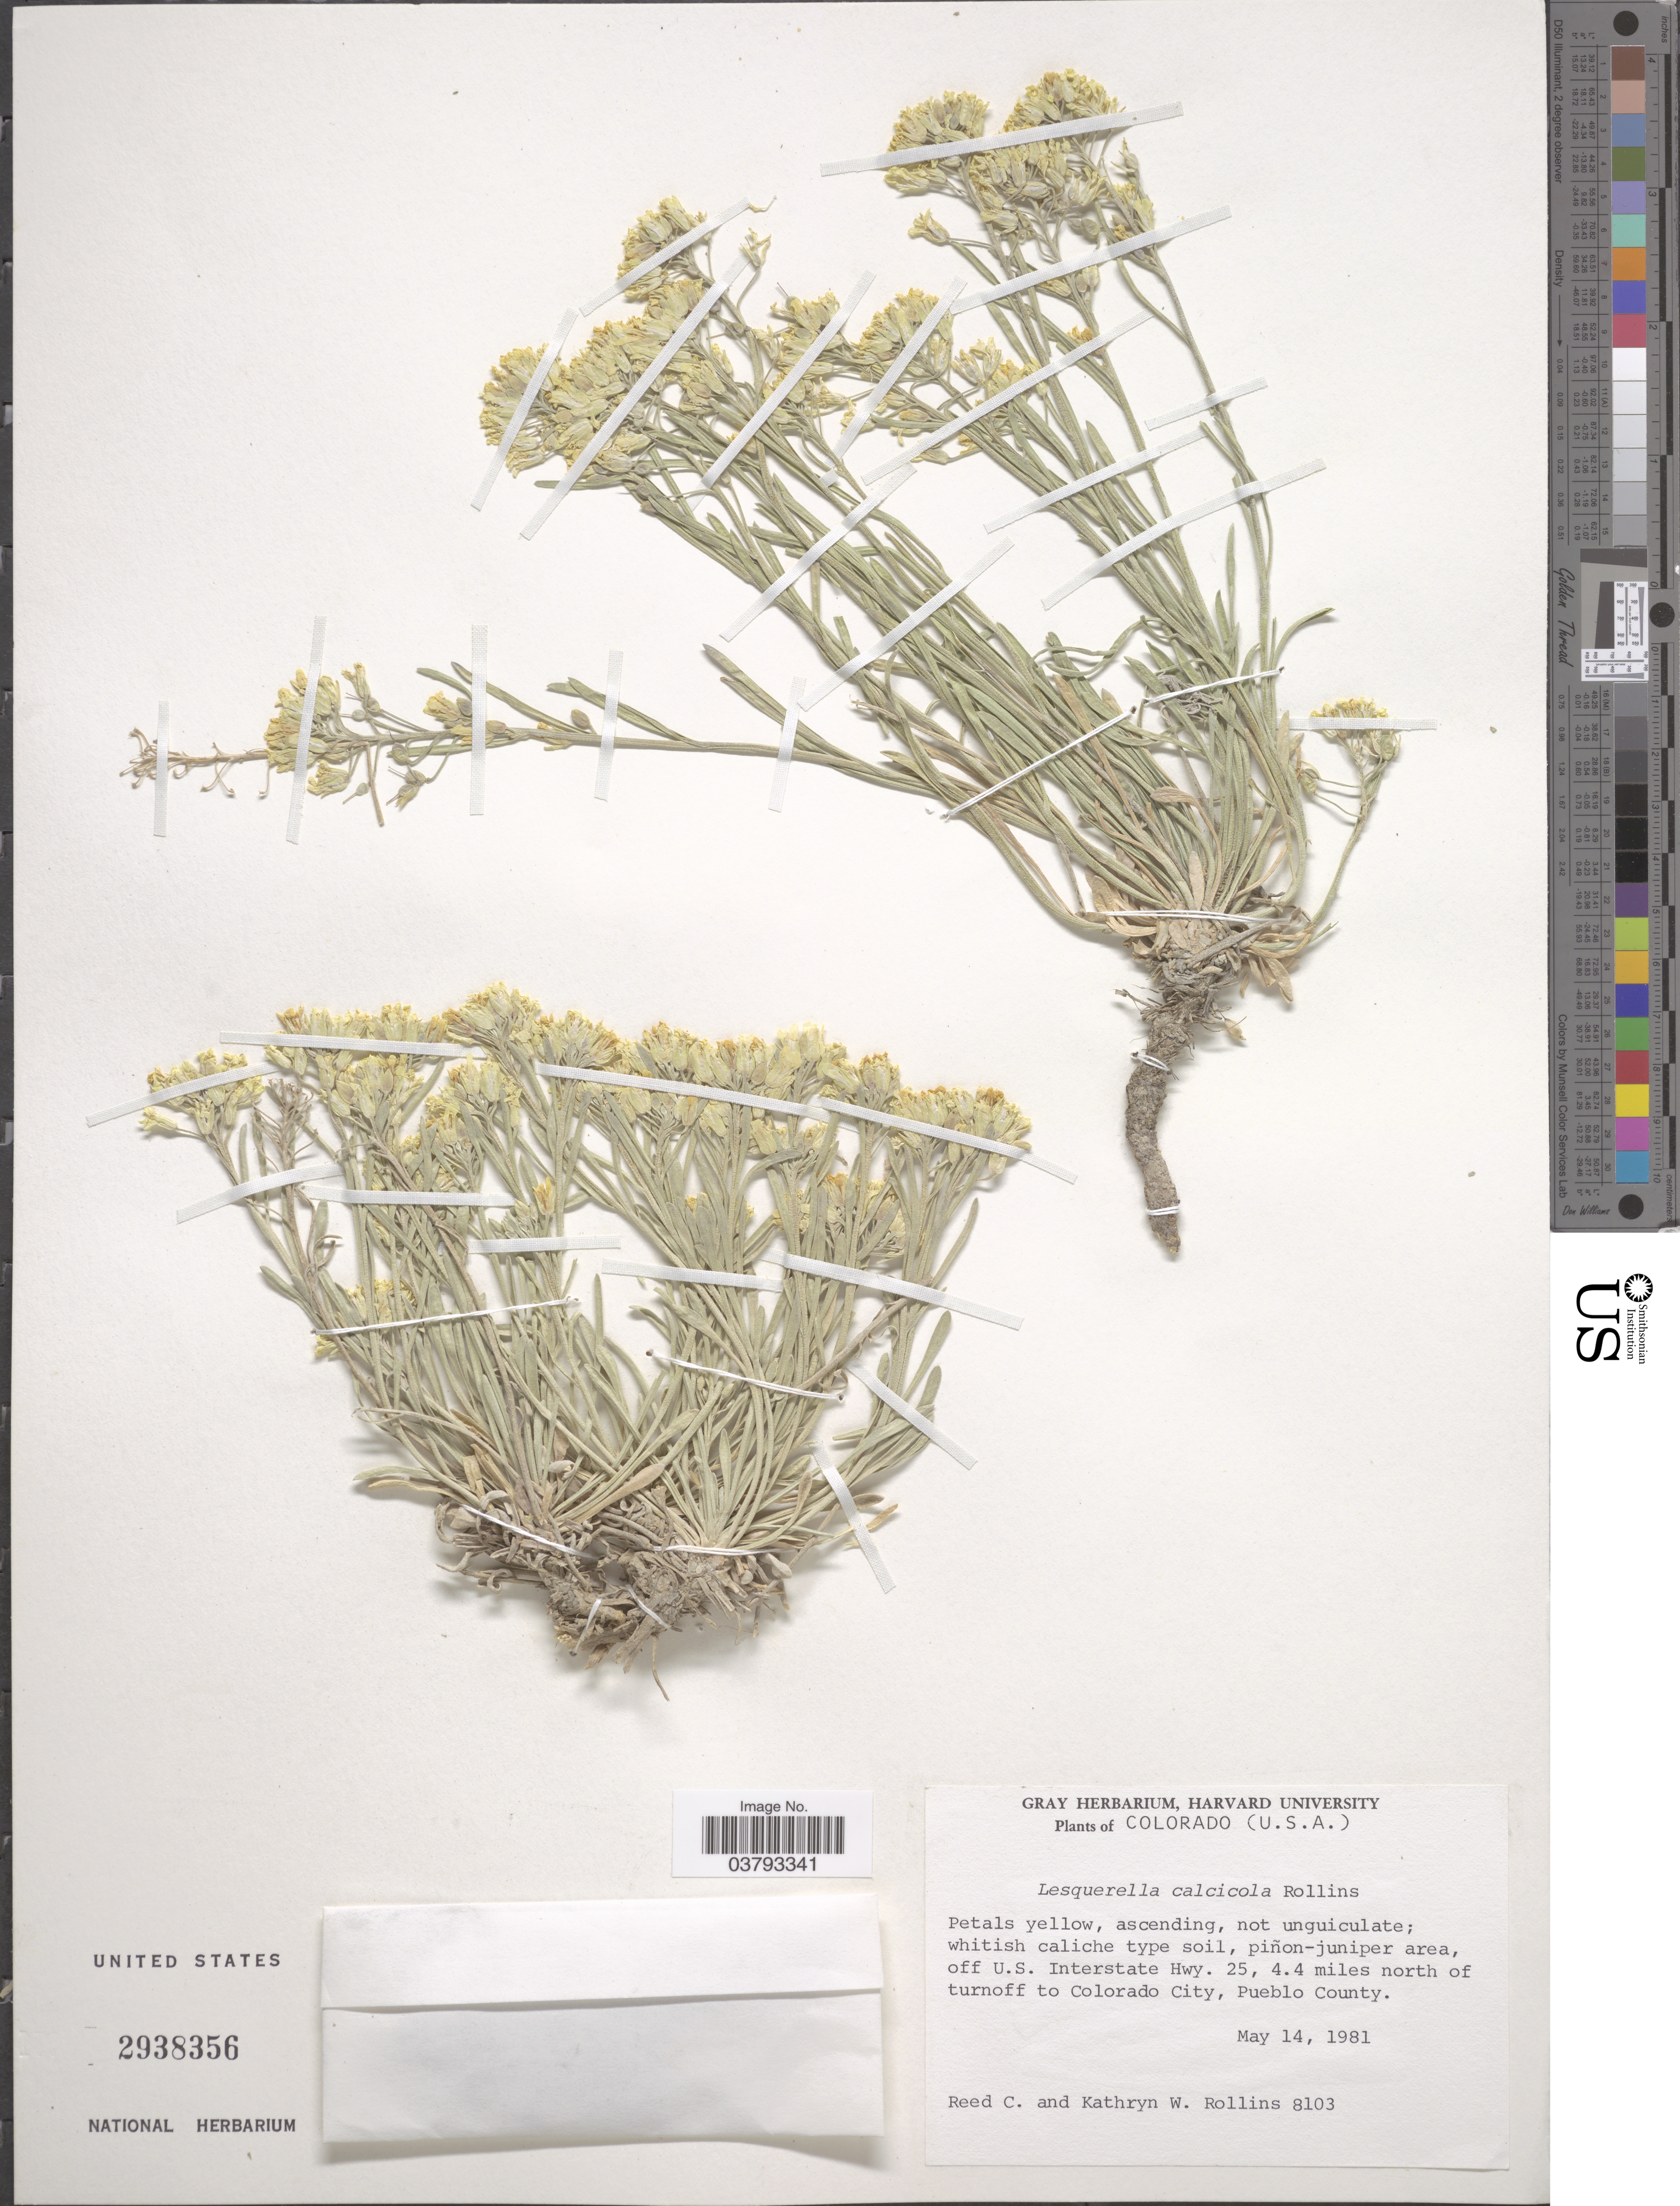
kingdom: Plantae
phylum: Tracheophyta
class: Magnoliopsida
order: Brassicales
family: Brassicaceae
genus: Lesquerella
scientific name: Lesquerella calcicola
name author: Rollins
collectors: R. C. Rollins & K. W. Rollins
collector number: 8103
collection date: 1981-05-14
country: United States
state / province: Colorado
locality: Off U.S. Interstate Hwy. 25, 4.4 miles north of turnoff to Colorado City, Pueblo County.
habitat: pinon-juniper area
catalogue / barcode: US 2938356